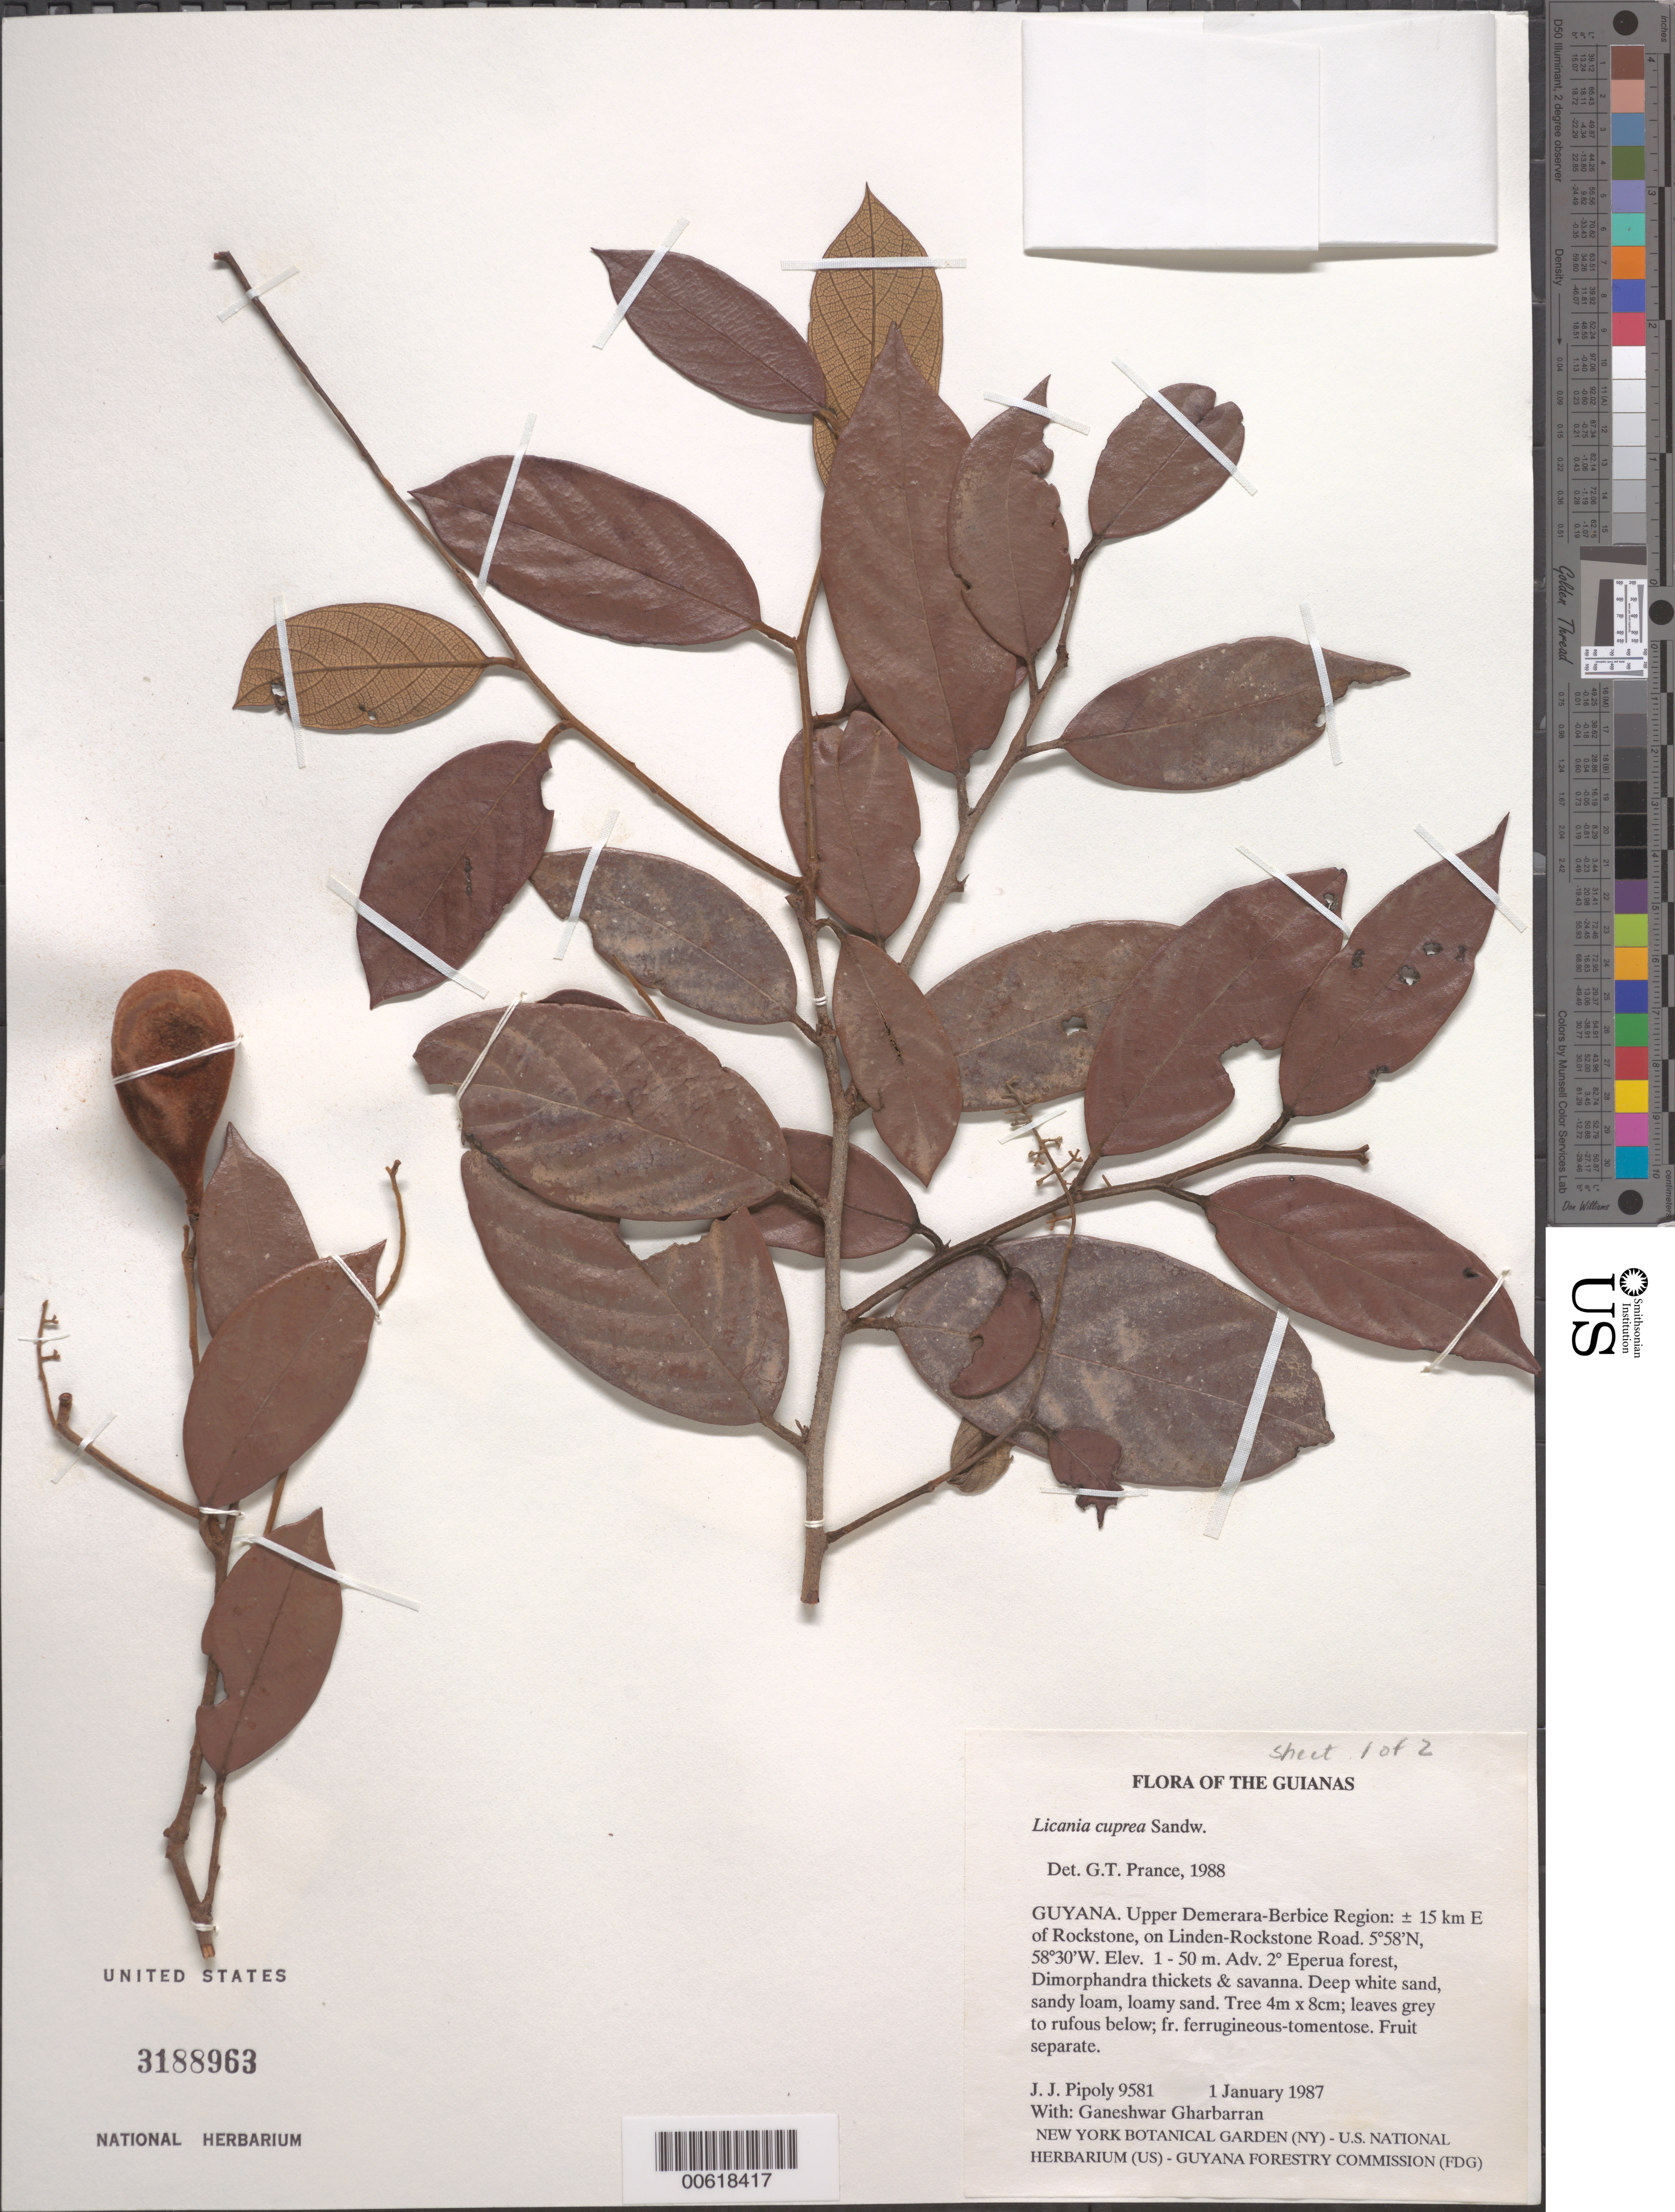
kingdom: Plantae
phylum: Tracheophyta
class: Magnoliopsida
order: Malpighiales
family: Chrysobalanaceae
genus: Licania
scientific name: Licania cuprea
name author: Sandwith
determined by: Prance, G. T.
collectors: J. J. Pipoly & G. Gharbarran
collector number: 9581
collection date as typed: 11 January 1987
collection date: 1987-01-11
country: Guyana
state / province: U. Demerara-Berbice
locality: ±15 km E of Rockstone, on Linden-Rockstone Road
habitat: Adv. secondary Eperua forest, Dimorphandra thickets & savanna. Deep white sand, sandy loam, loamy sand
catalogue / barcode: US 3188963